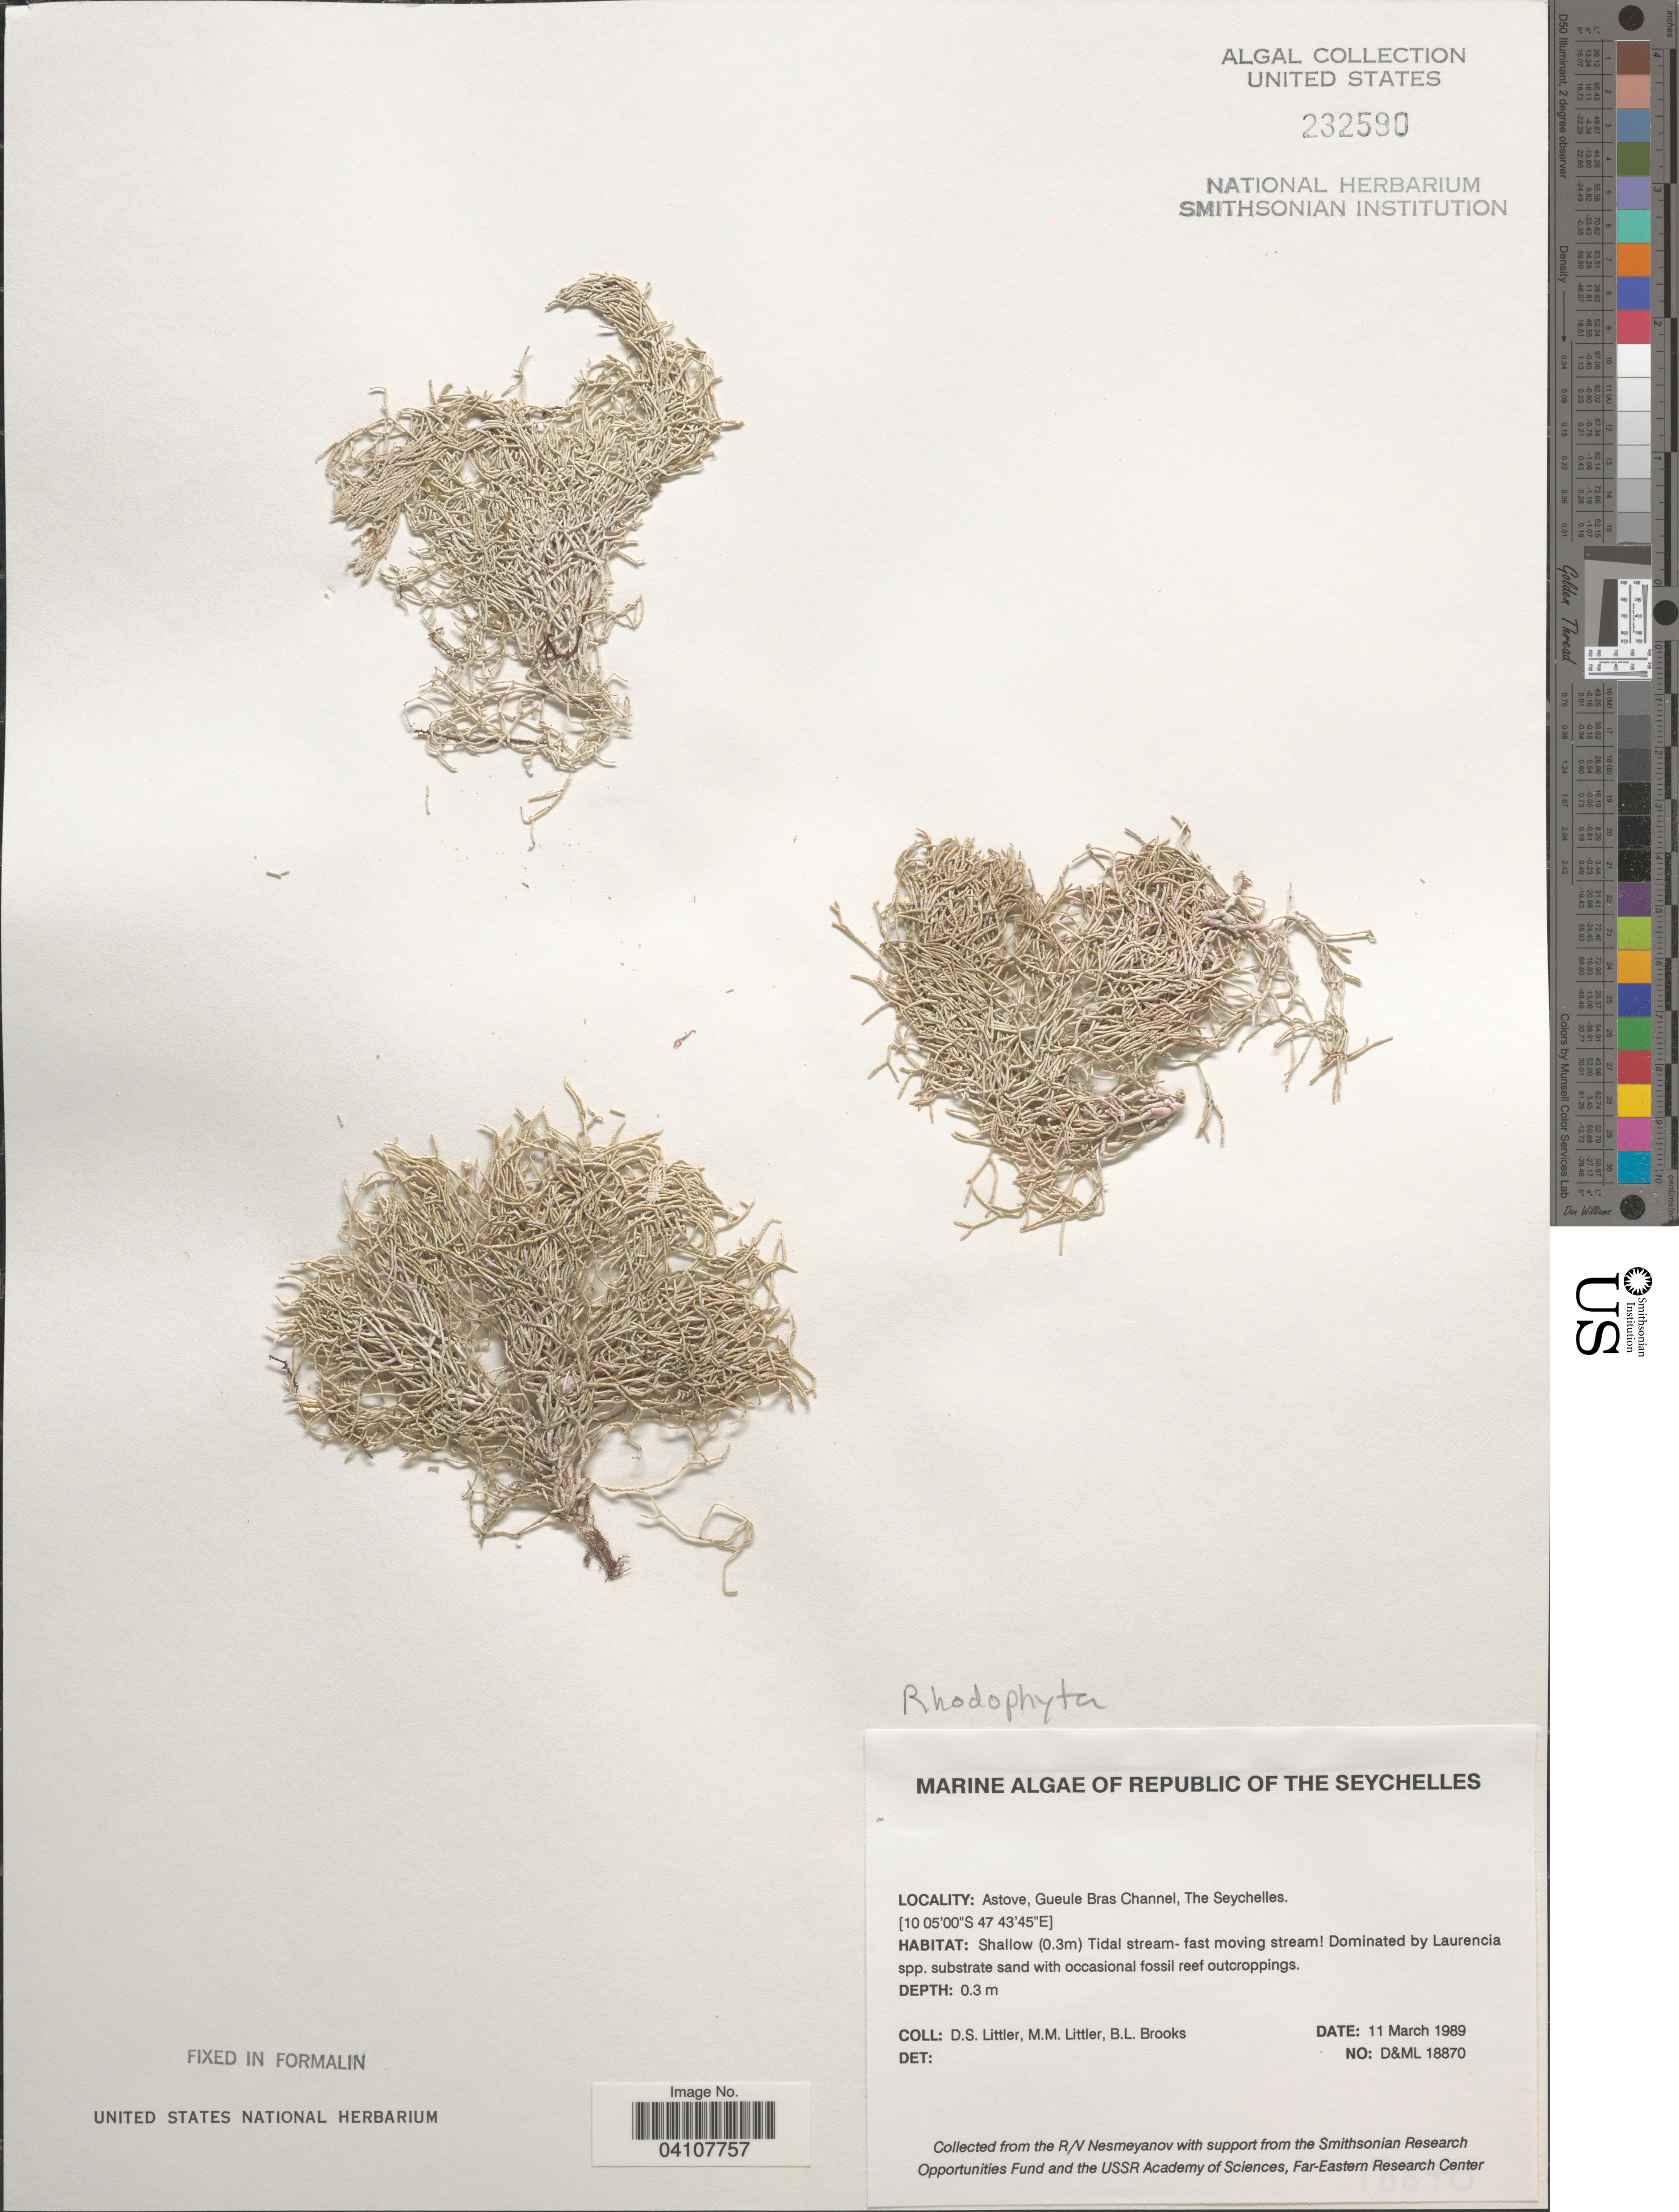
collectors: D. S. Littler & B. Brooks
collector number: D&ML18870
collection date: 1989-03-11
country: Seychelles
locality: Republic of the Seychelles. Astove, Gueule Bras Channel.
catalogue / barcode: US 232590